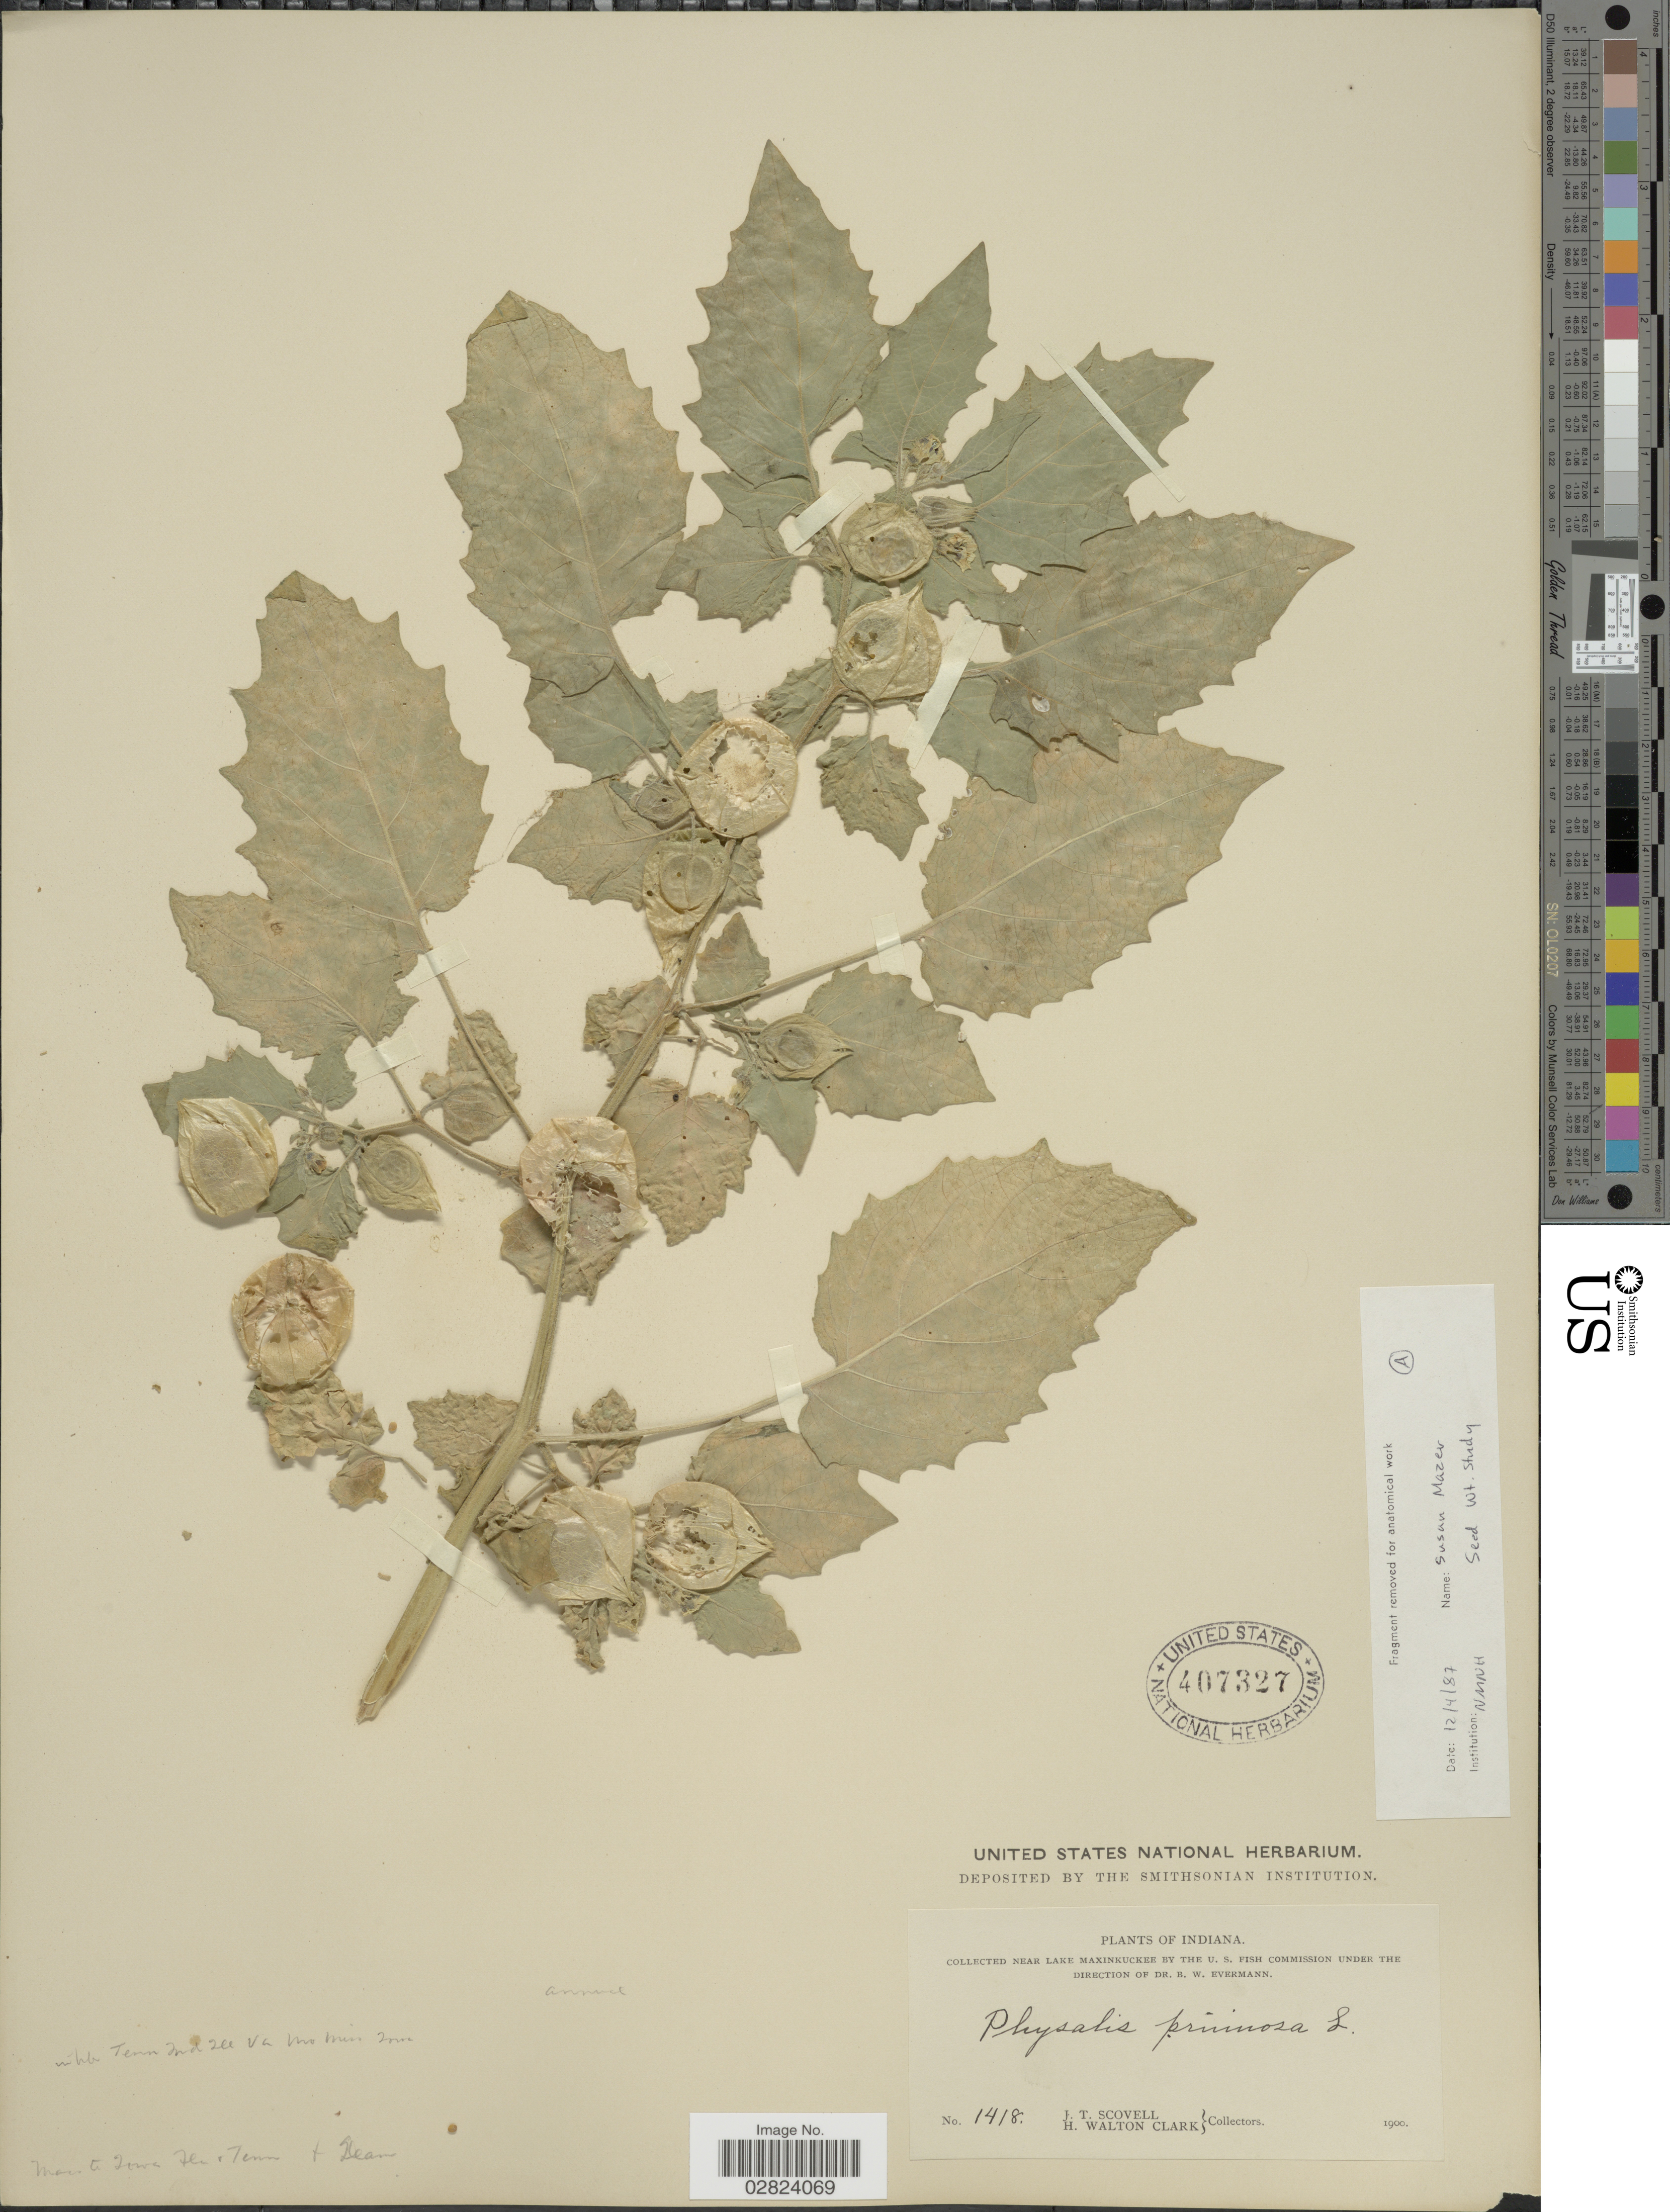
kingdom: Plantae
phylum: Tracheophyta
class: Magnoliopsida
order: Solanales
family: Solanaceae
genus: Physalis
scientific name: Physalis pruinosa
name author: L.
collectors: J. T. Scovell & H. W. Clark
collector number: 1418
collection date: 1900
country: United States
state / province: Indiana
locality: Near Lake Maxinkuckee.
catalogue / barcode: US 407327